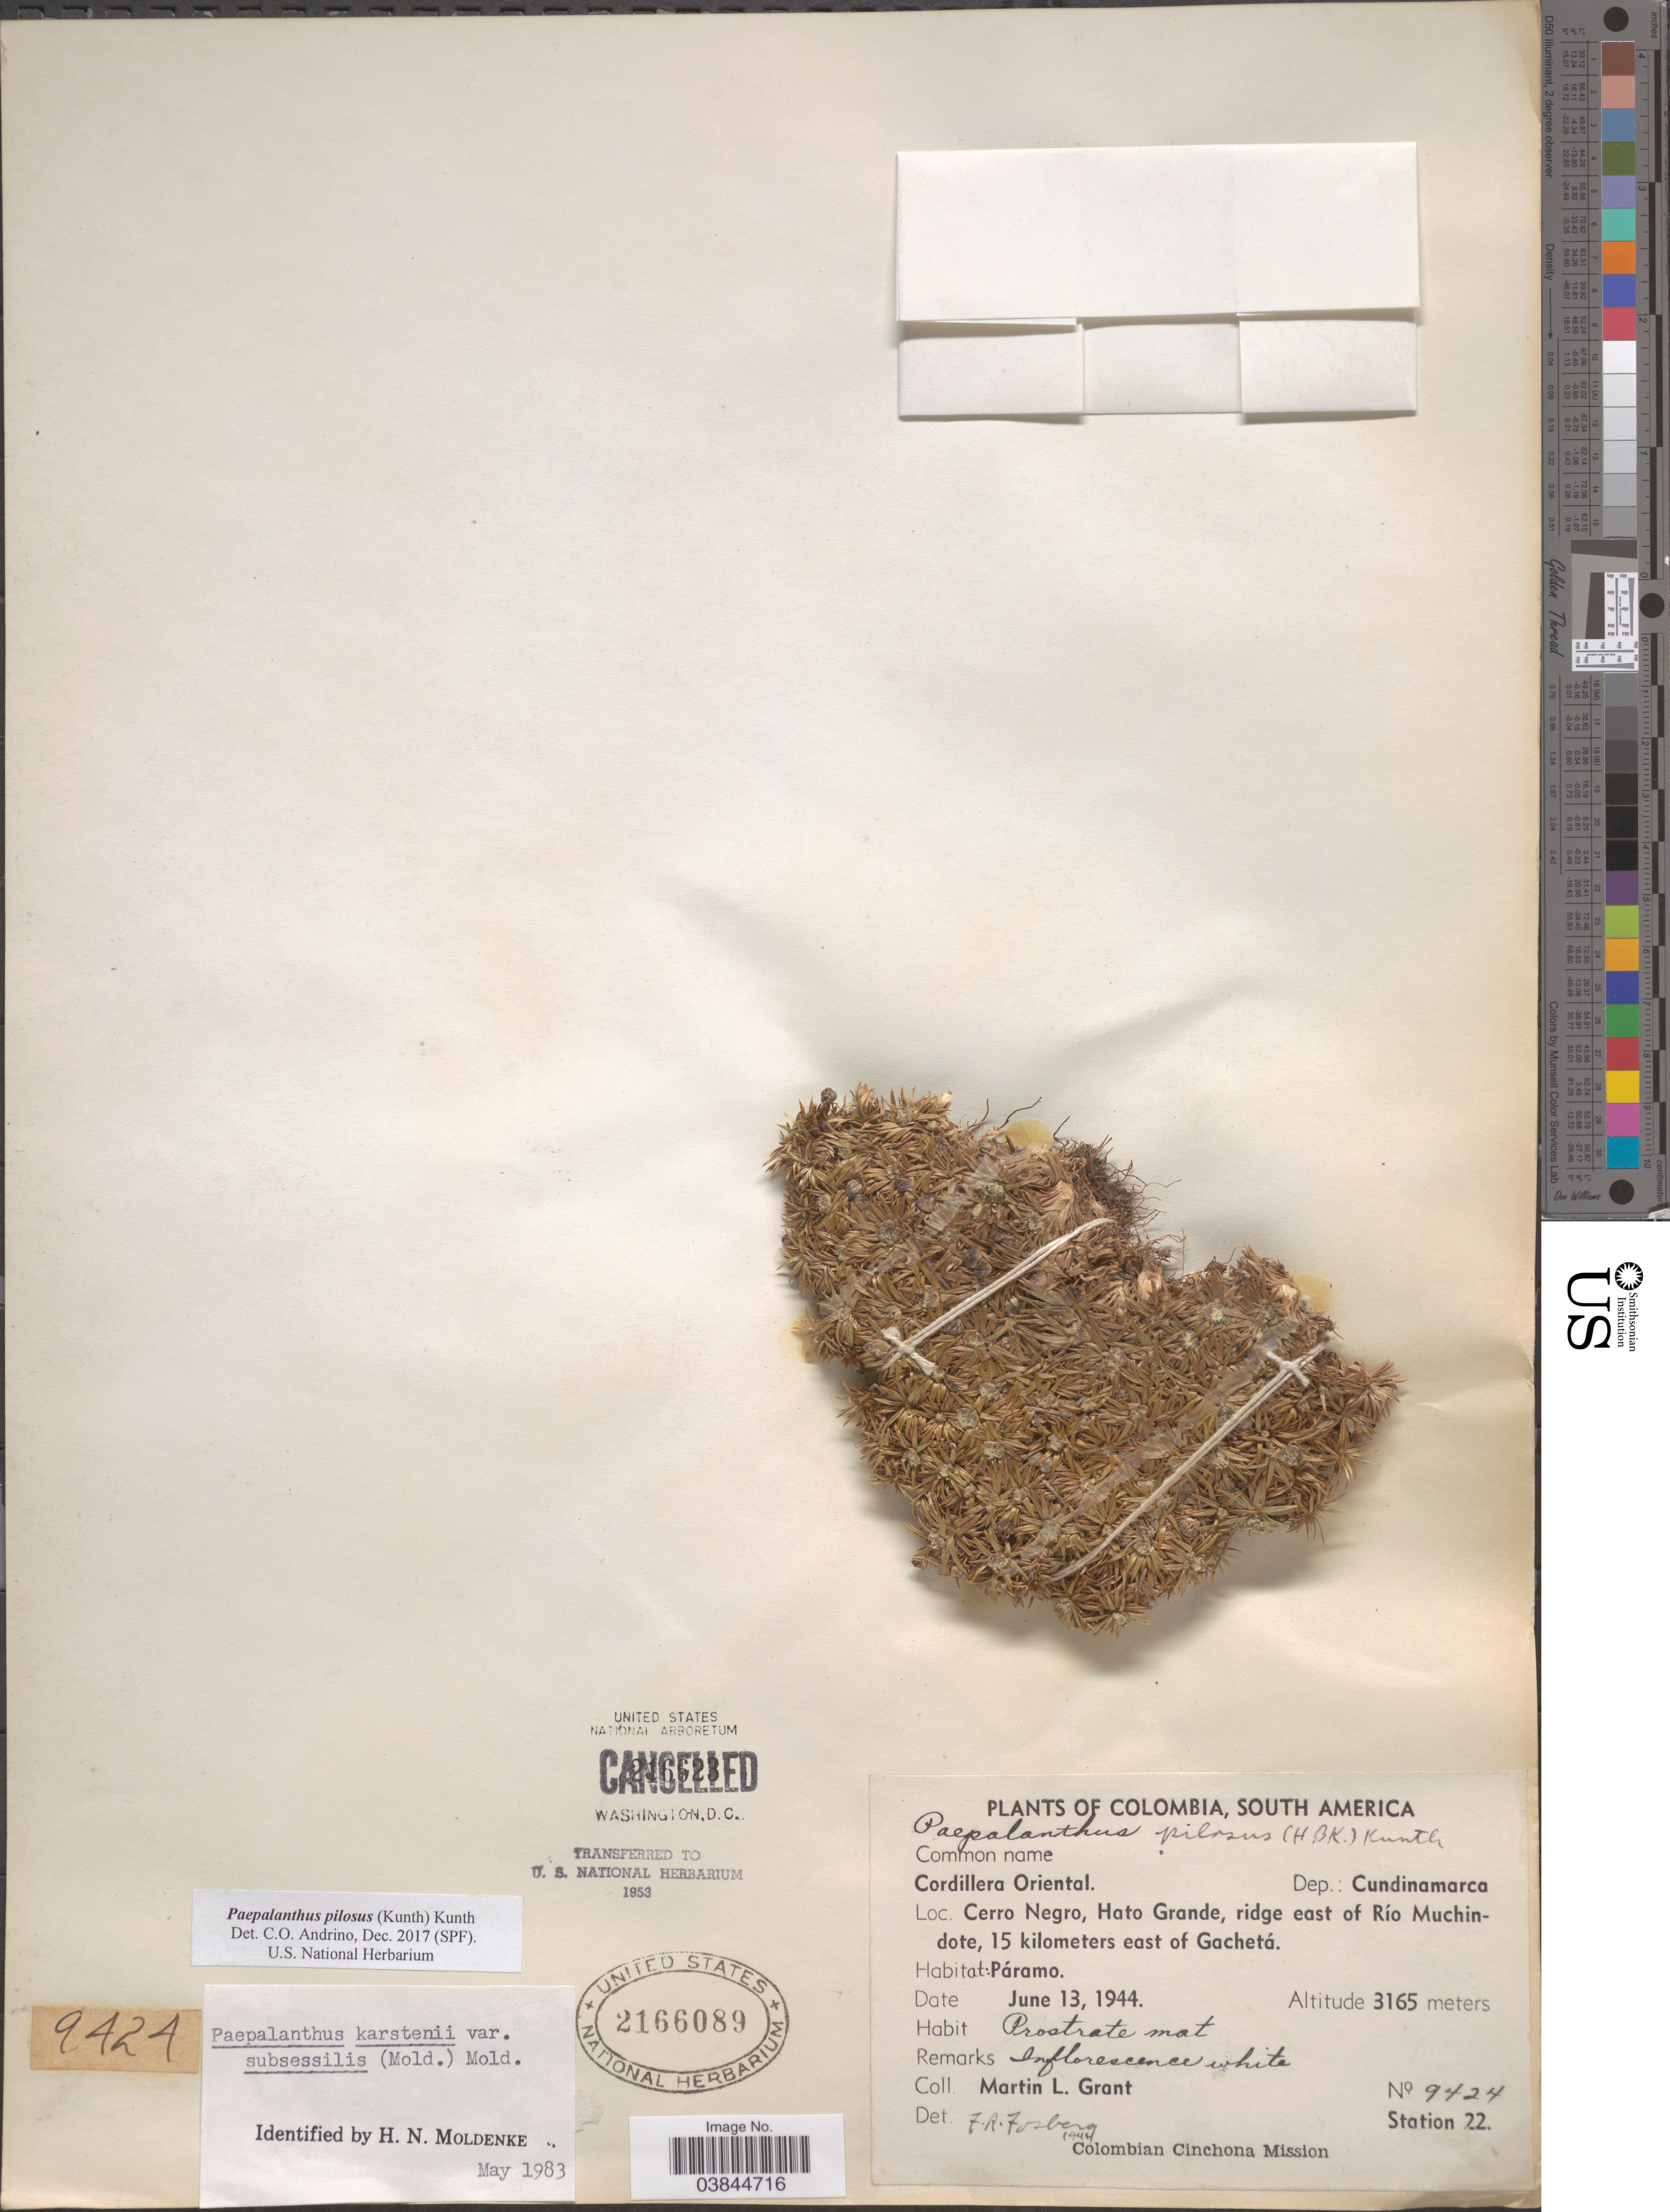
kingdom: Plantae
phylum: Tracheophyta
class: Liliopsida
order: Poales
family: Eriocaulaceae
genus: Paepalanthus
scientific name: Paepalanthus pilosus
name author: (Kunth) Kunth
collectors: M. L. Grant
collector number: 9424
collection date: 1944-06-13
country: Colombia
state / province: Cundinamarca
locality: Cordillera Oriental. Dep.: Cundinamarca. Cerro Negro, Hato Grande, ridge east of Río Muchindote, 15 kilometers east of Gachetá. Páramo. Station 22.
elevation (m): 3165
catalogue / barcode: US 2166089